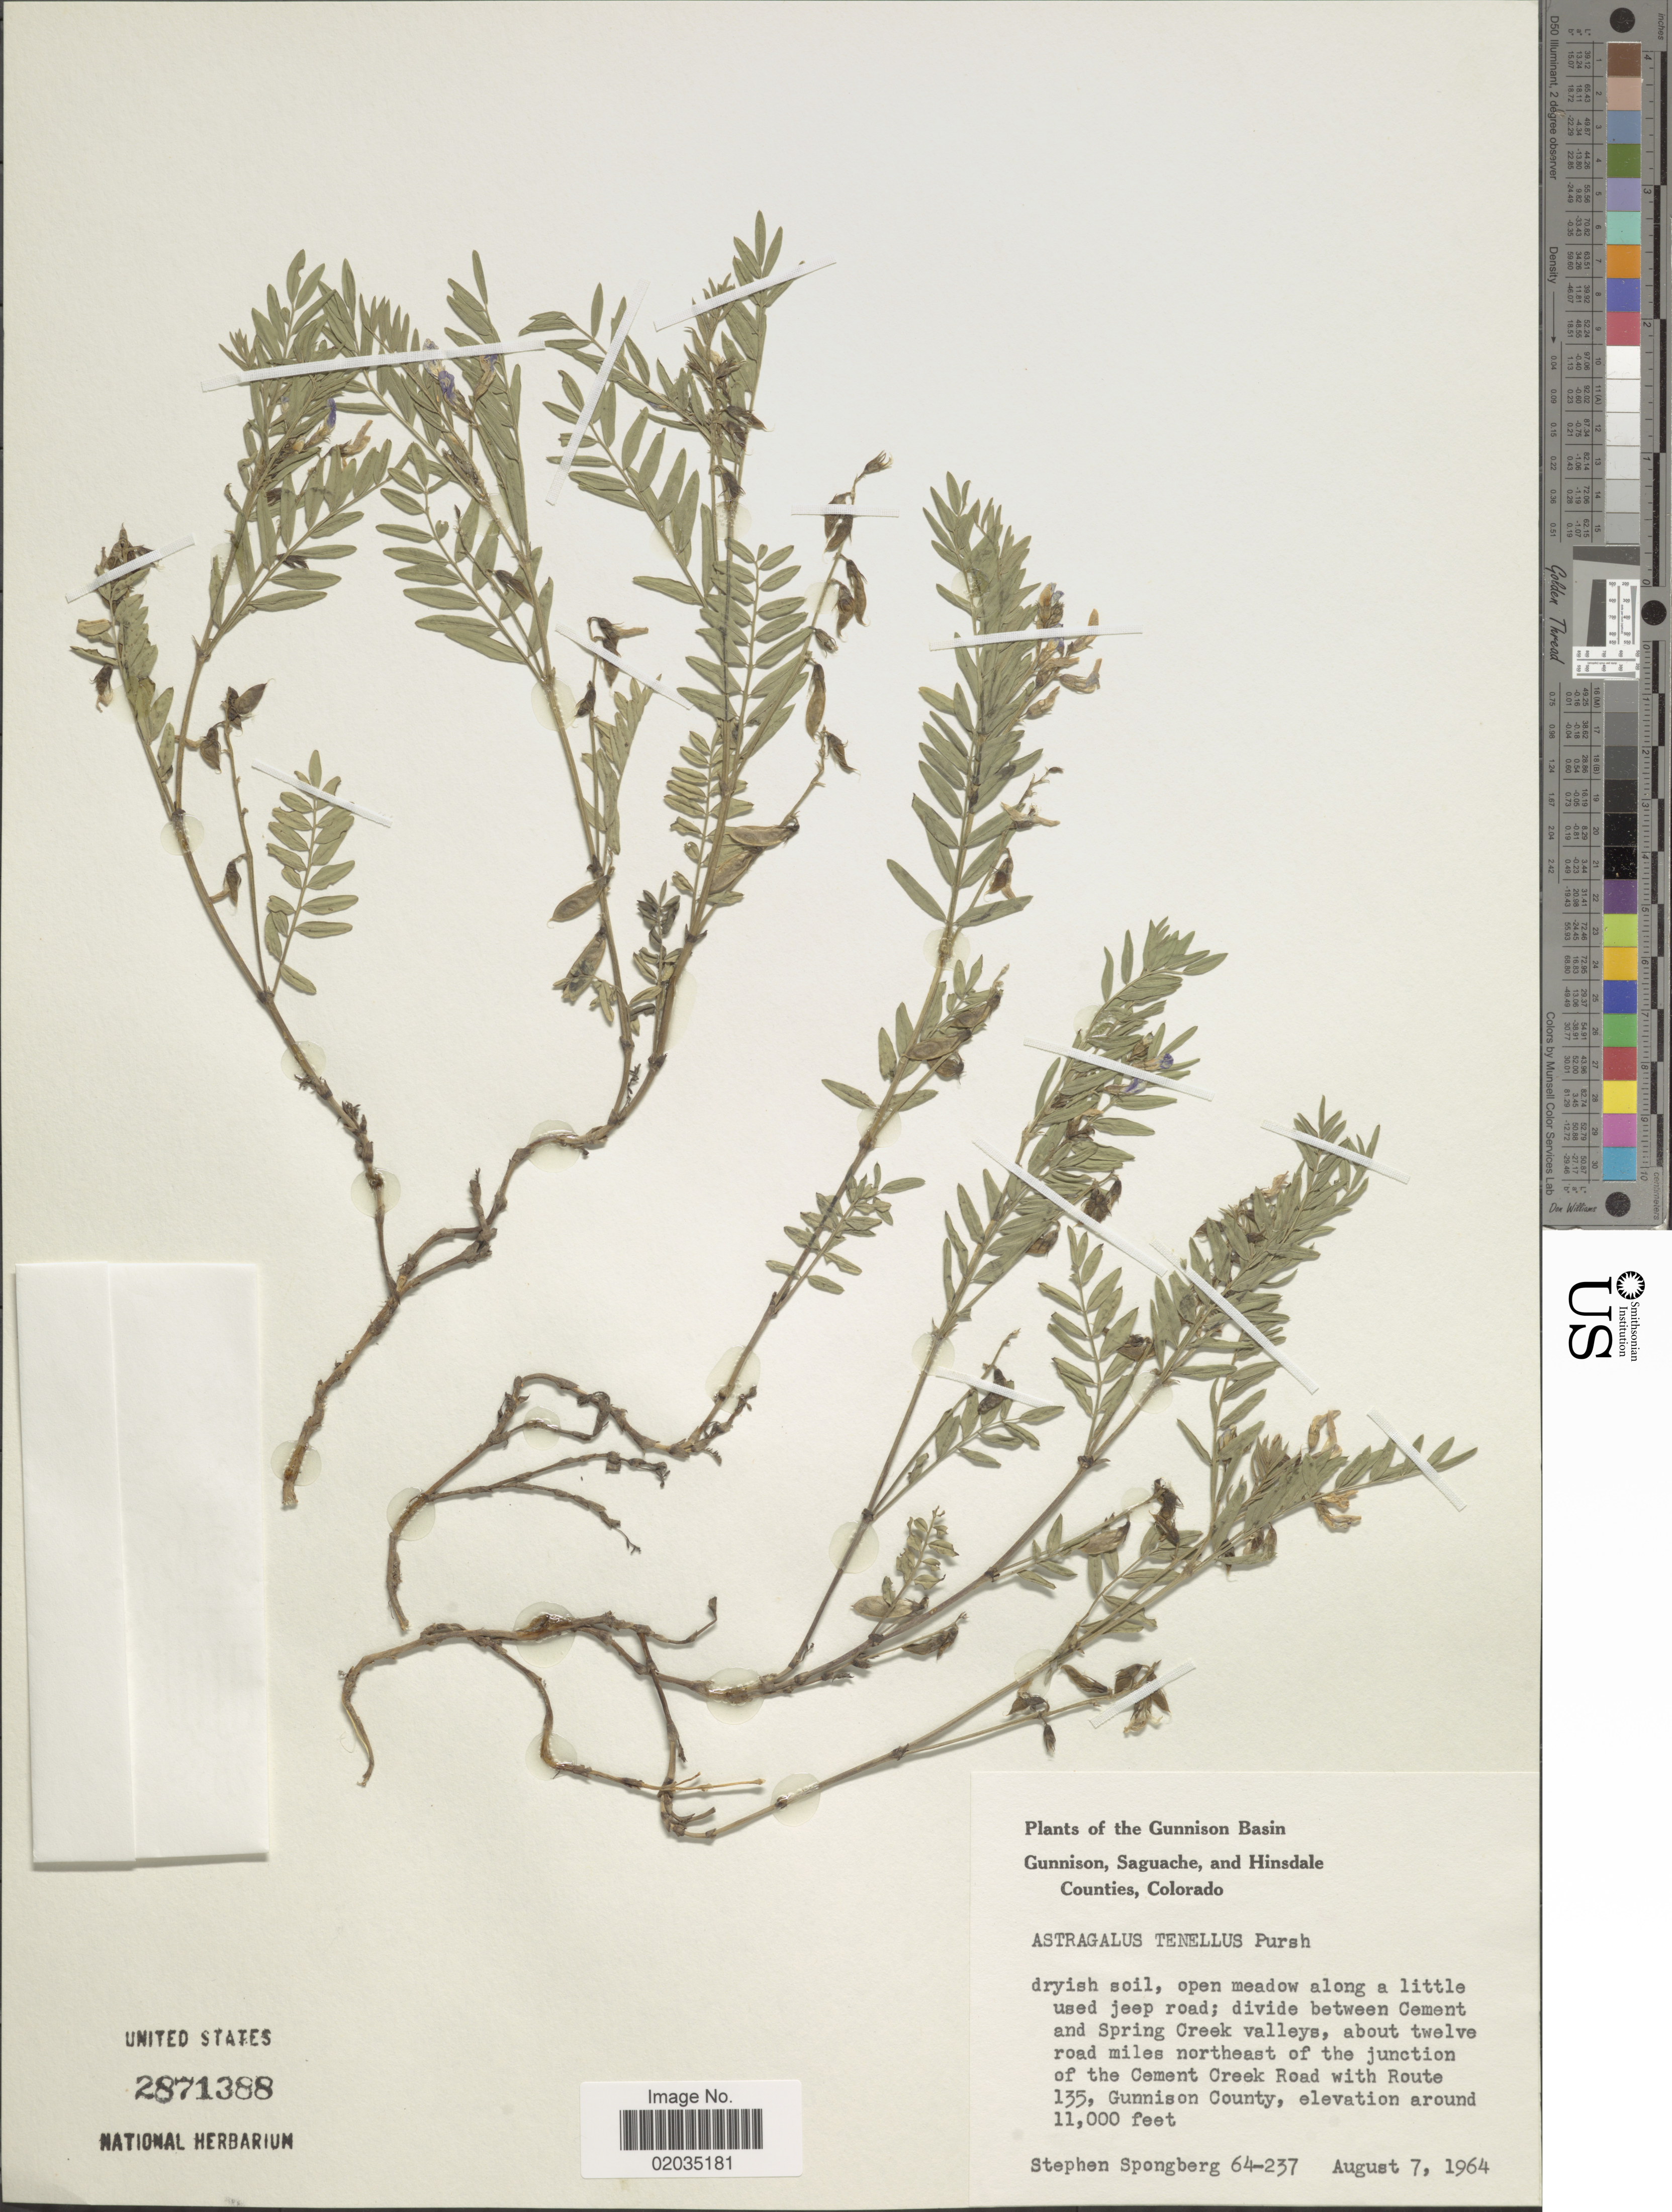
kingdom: Plantae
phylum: Tracheophyta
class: Magnoliopsida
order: Fabales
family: Fabaceae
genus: Astragalus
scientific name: Astragalus tenellus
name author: Pursh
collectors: S. A.Spongberg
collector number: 64-237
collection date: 1964-08-07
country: United States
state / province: Colorado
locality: The Gunnison Basin Gunnison, Saguache, and Hinsdale Counties, dryish soil, open meadow along a little used jeep road; divide between Cement and Spring Creek valleys, about twelve road miles northeast of the junction of the Cement Creek Road with Route 135, Gunnison County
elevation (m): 3353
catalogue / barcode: US 2871388